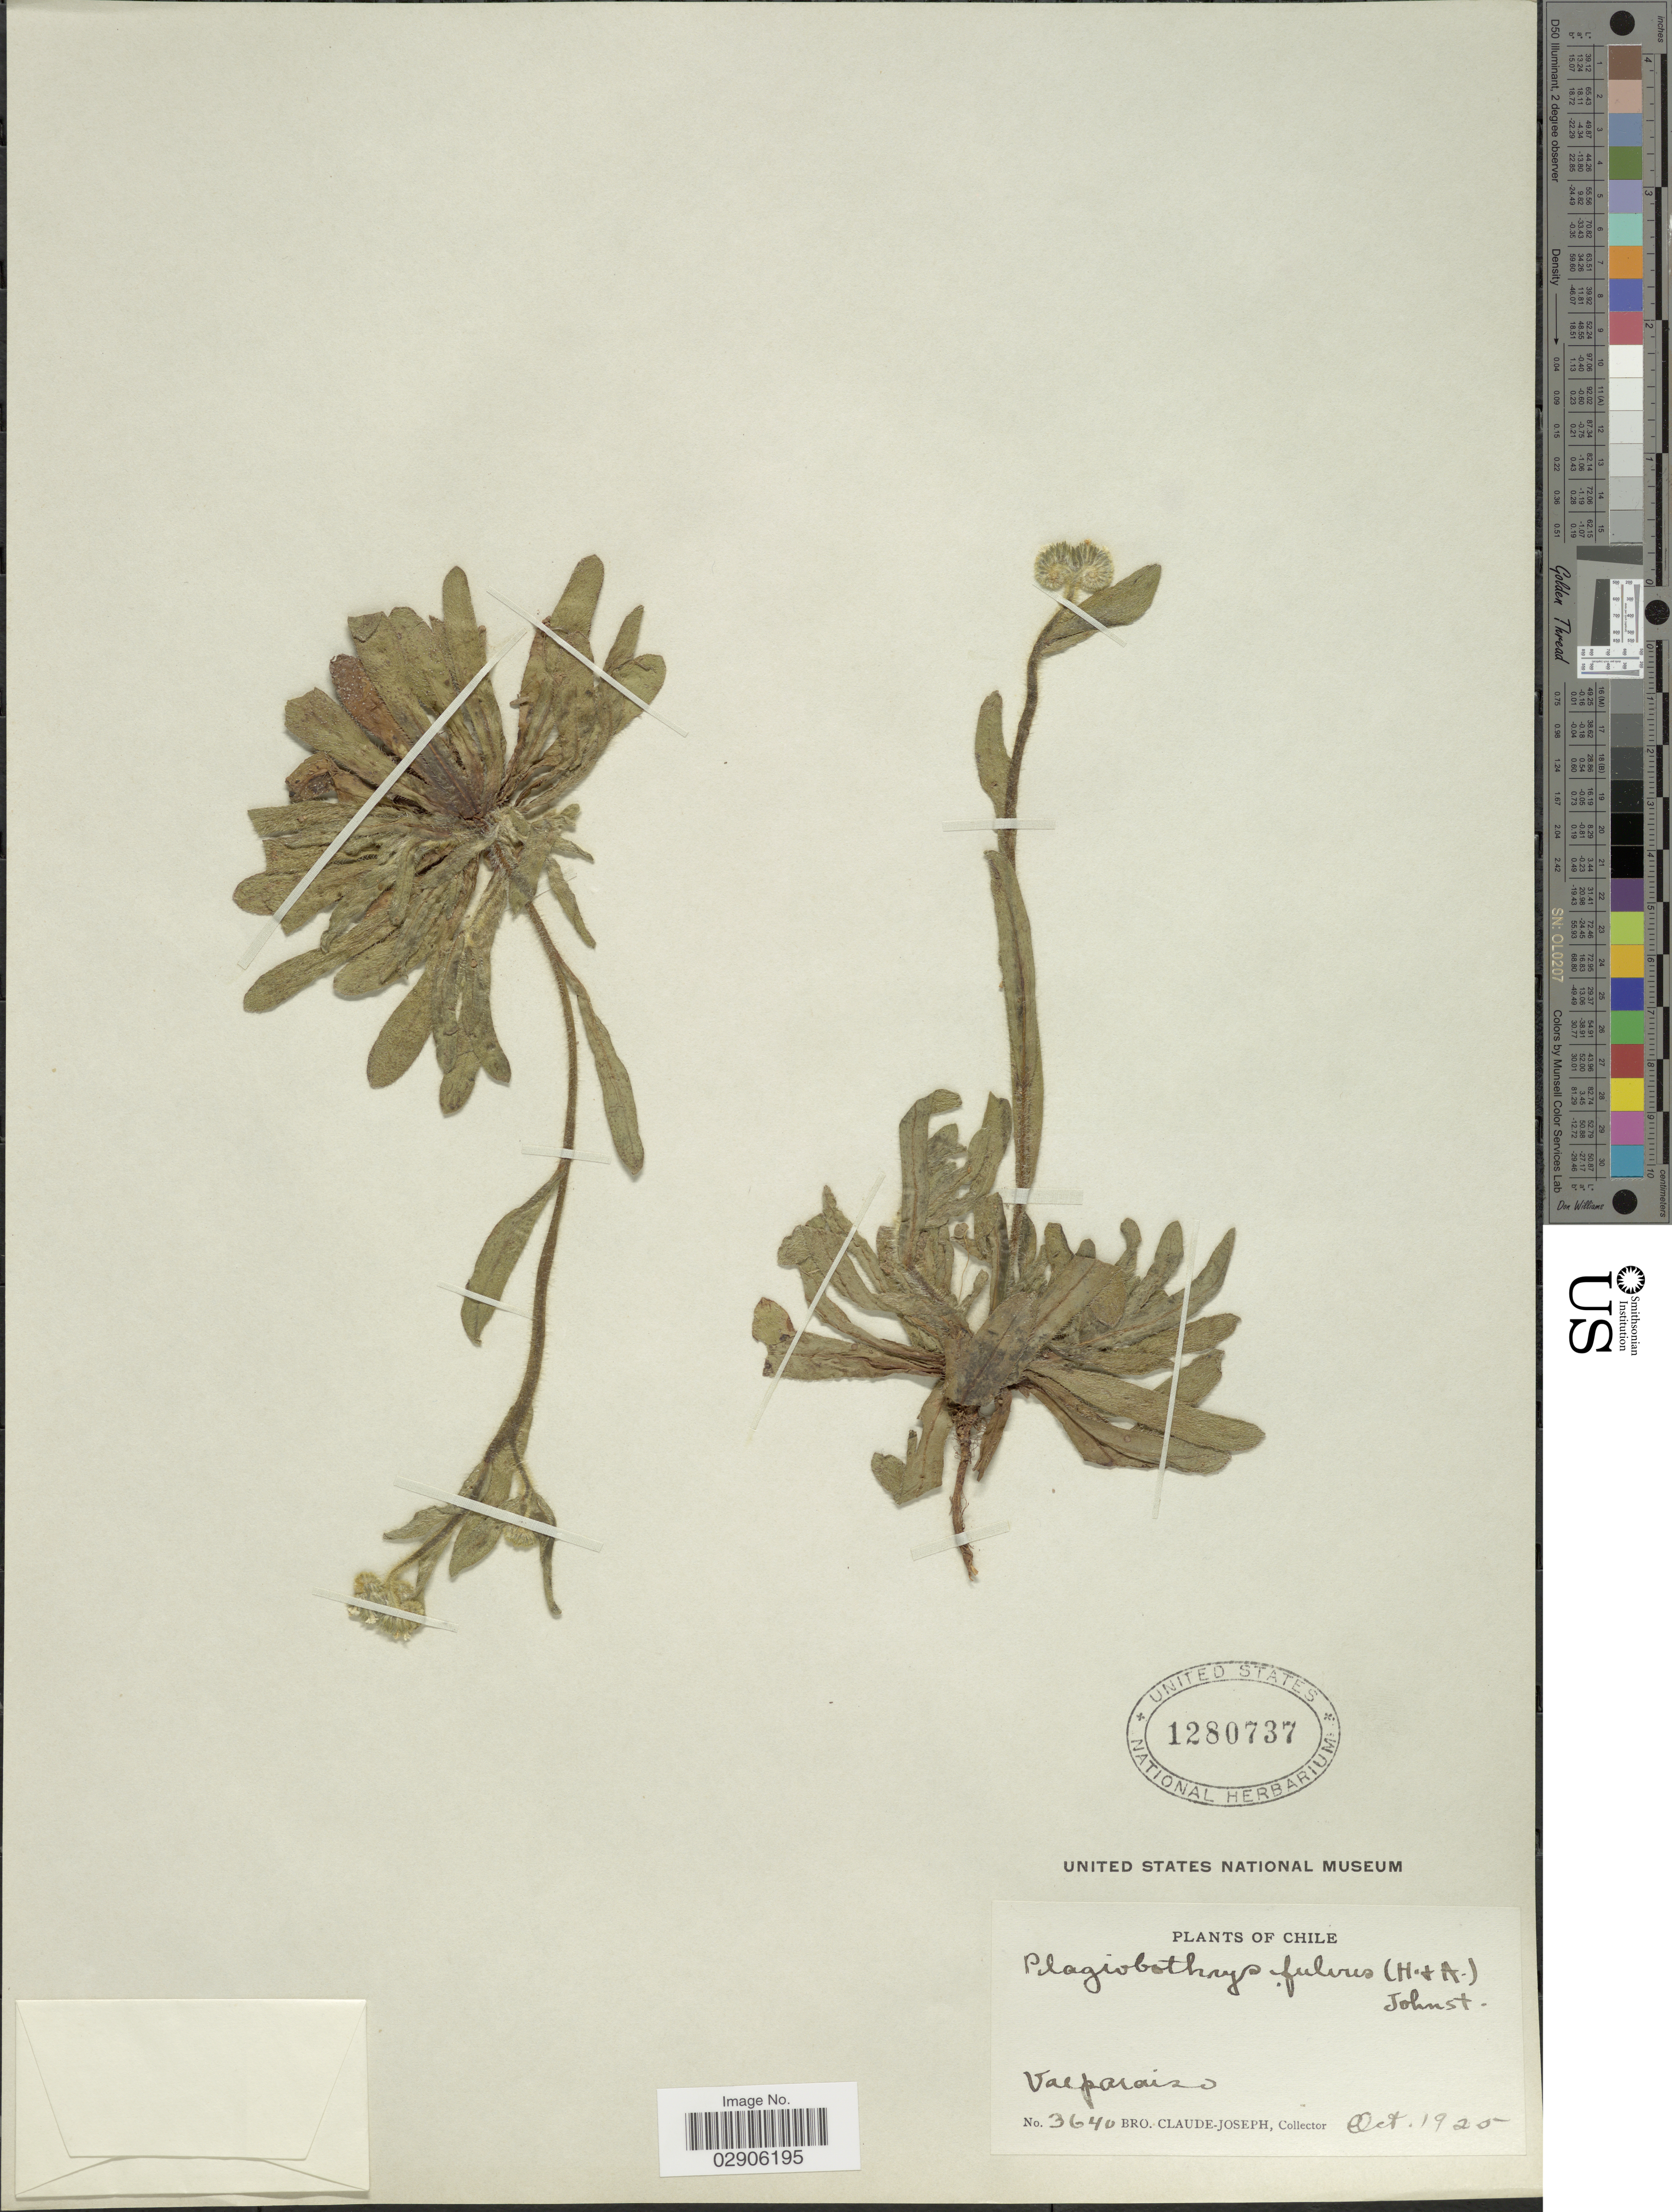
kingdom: Plantae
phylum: Tracheophyta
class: Magnoliopsida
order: Boraginales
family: Boraginaceae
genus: Plagiobothrys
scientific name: Plagiobothrys fulvus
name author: (Hook. & Arn.) I.M. Johnst.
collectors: Bro. Claude-Joseph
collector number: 3640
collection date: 1925-10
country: Chile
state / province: Valparaíso (V)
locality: Valparaiso.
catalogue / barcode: US 1280737